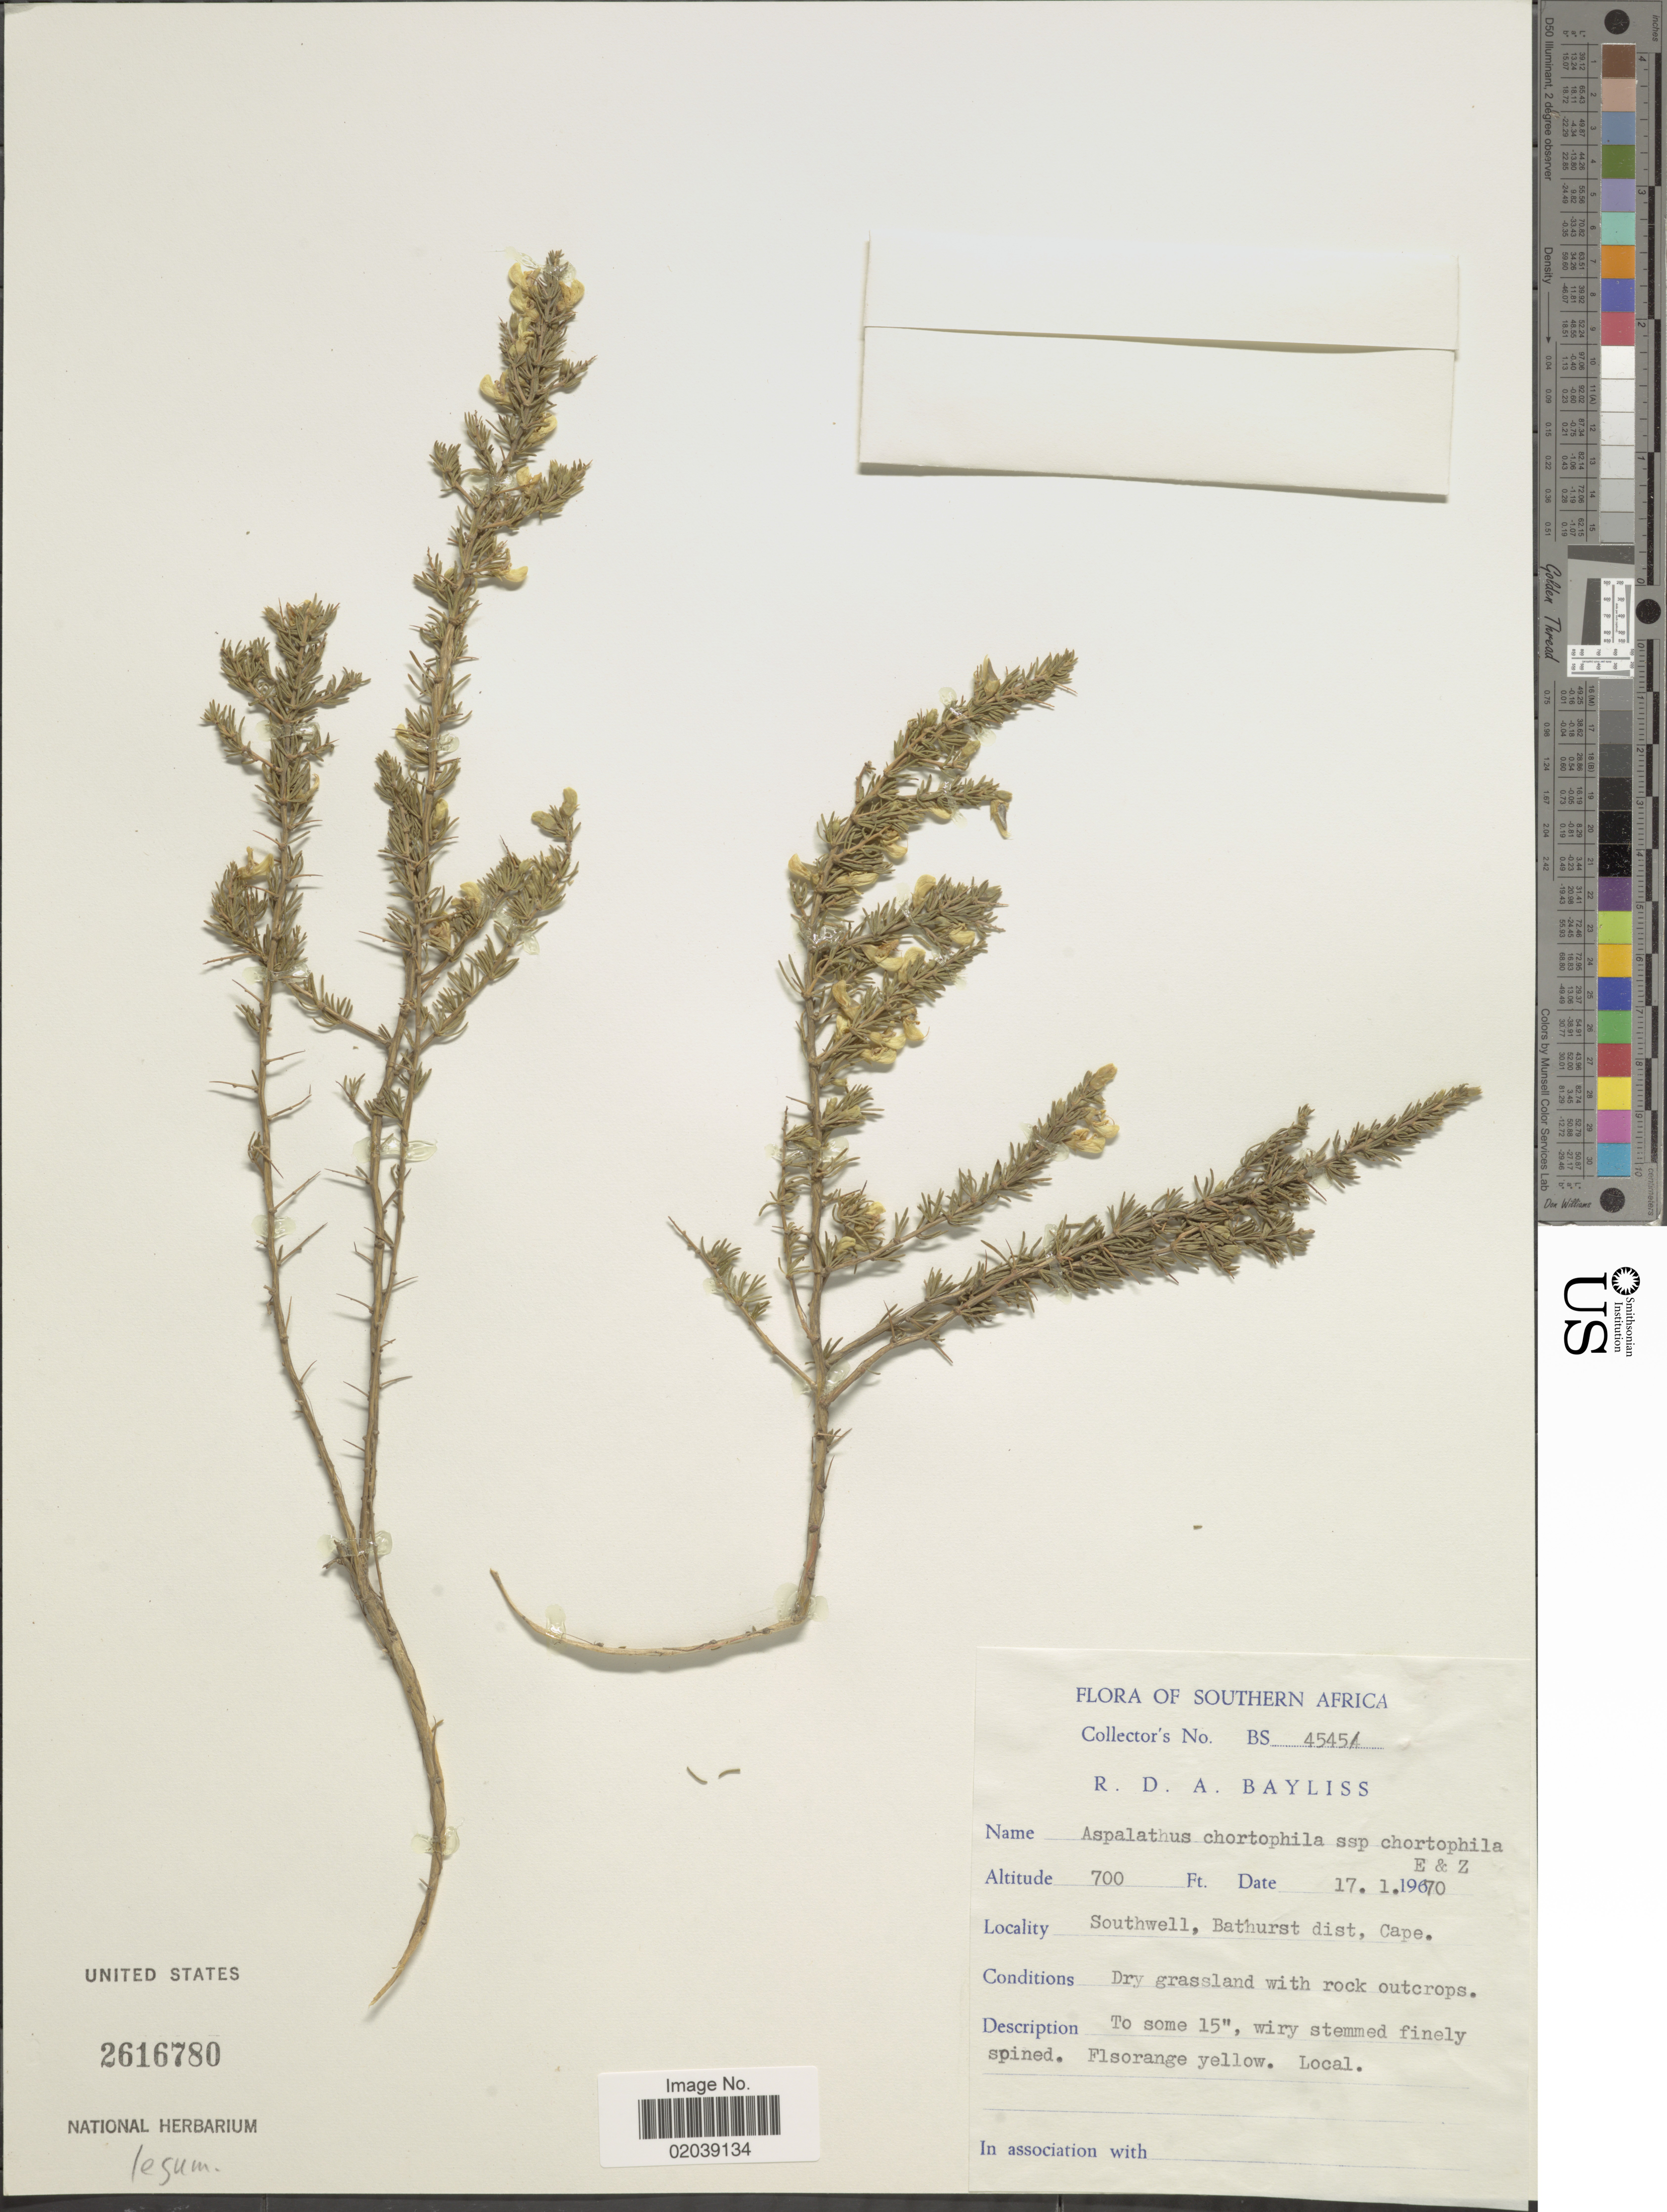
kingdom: Plantae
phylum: Tracheophyta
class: Magnoliopsida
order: Fabales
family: Fabaceae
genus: Astragalus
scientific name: Astragalus chortophila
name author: Eckl. &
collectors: R. Bayliss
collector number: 45451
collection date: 1970-01-17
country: South Africa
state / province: Eastern Cape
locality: Southern africa. Southwell, Bathurst dist, Cape.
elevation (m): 213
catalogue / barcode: US 2616780